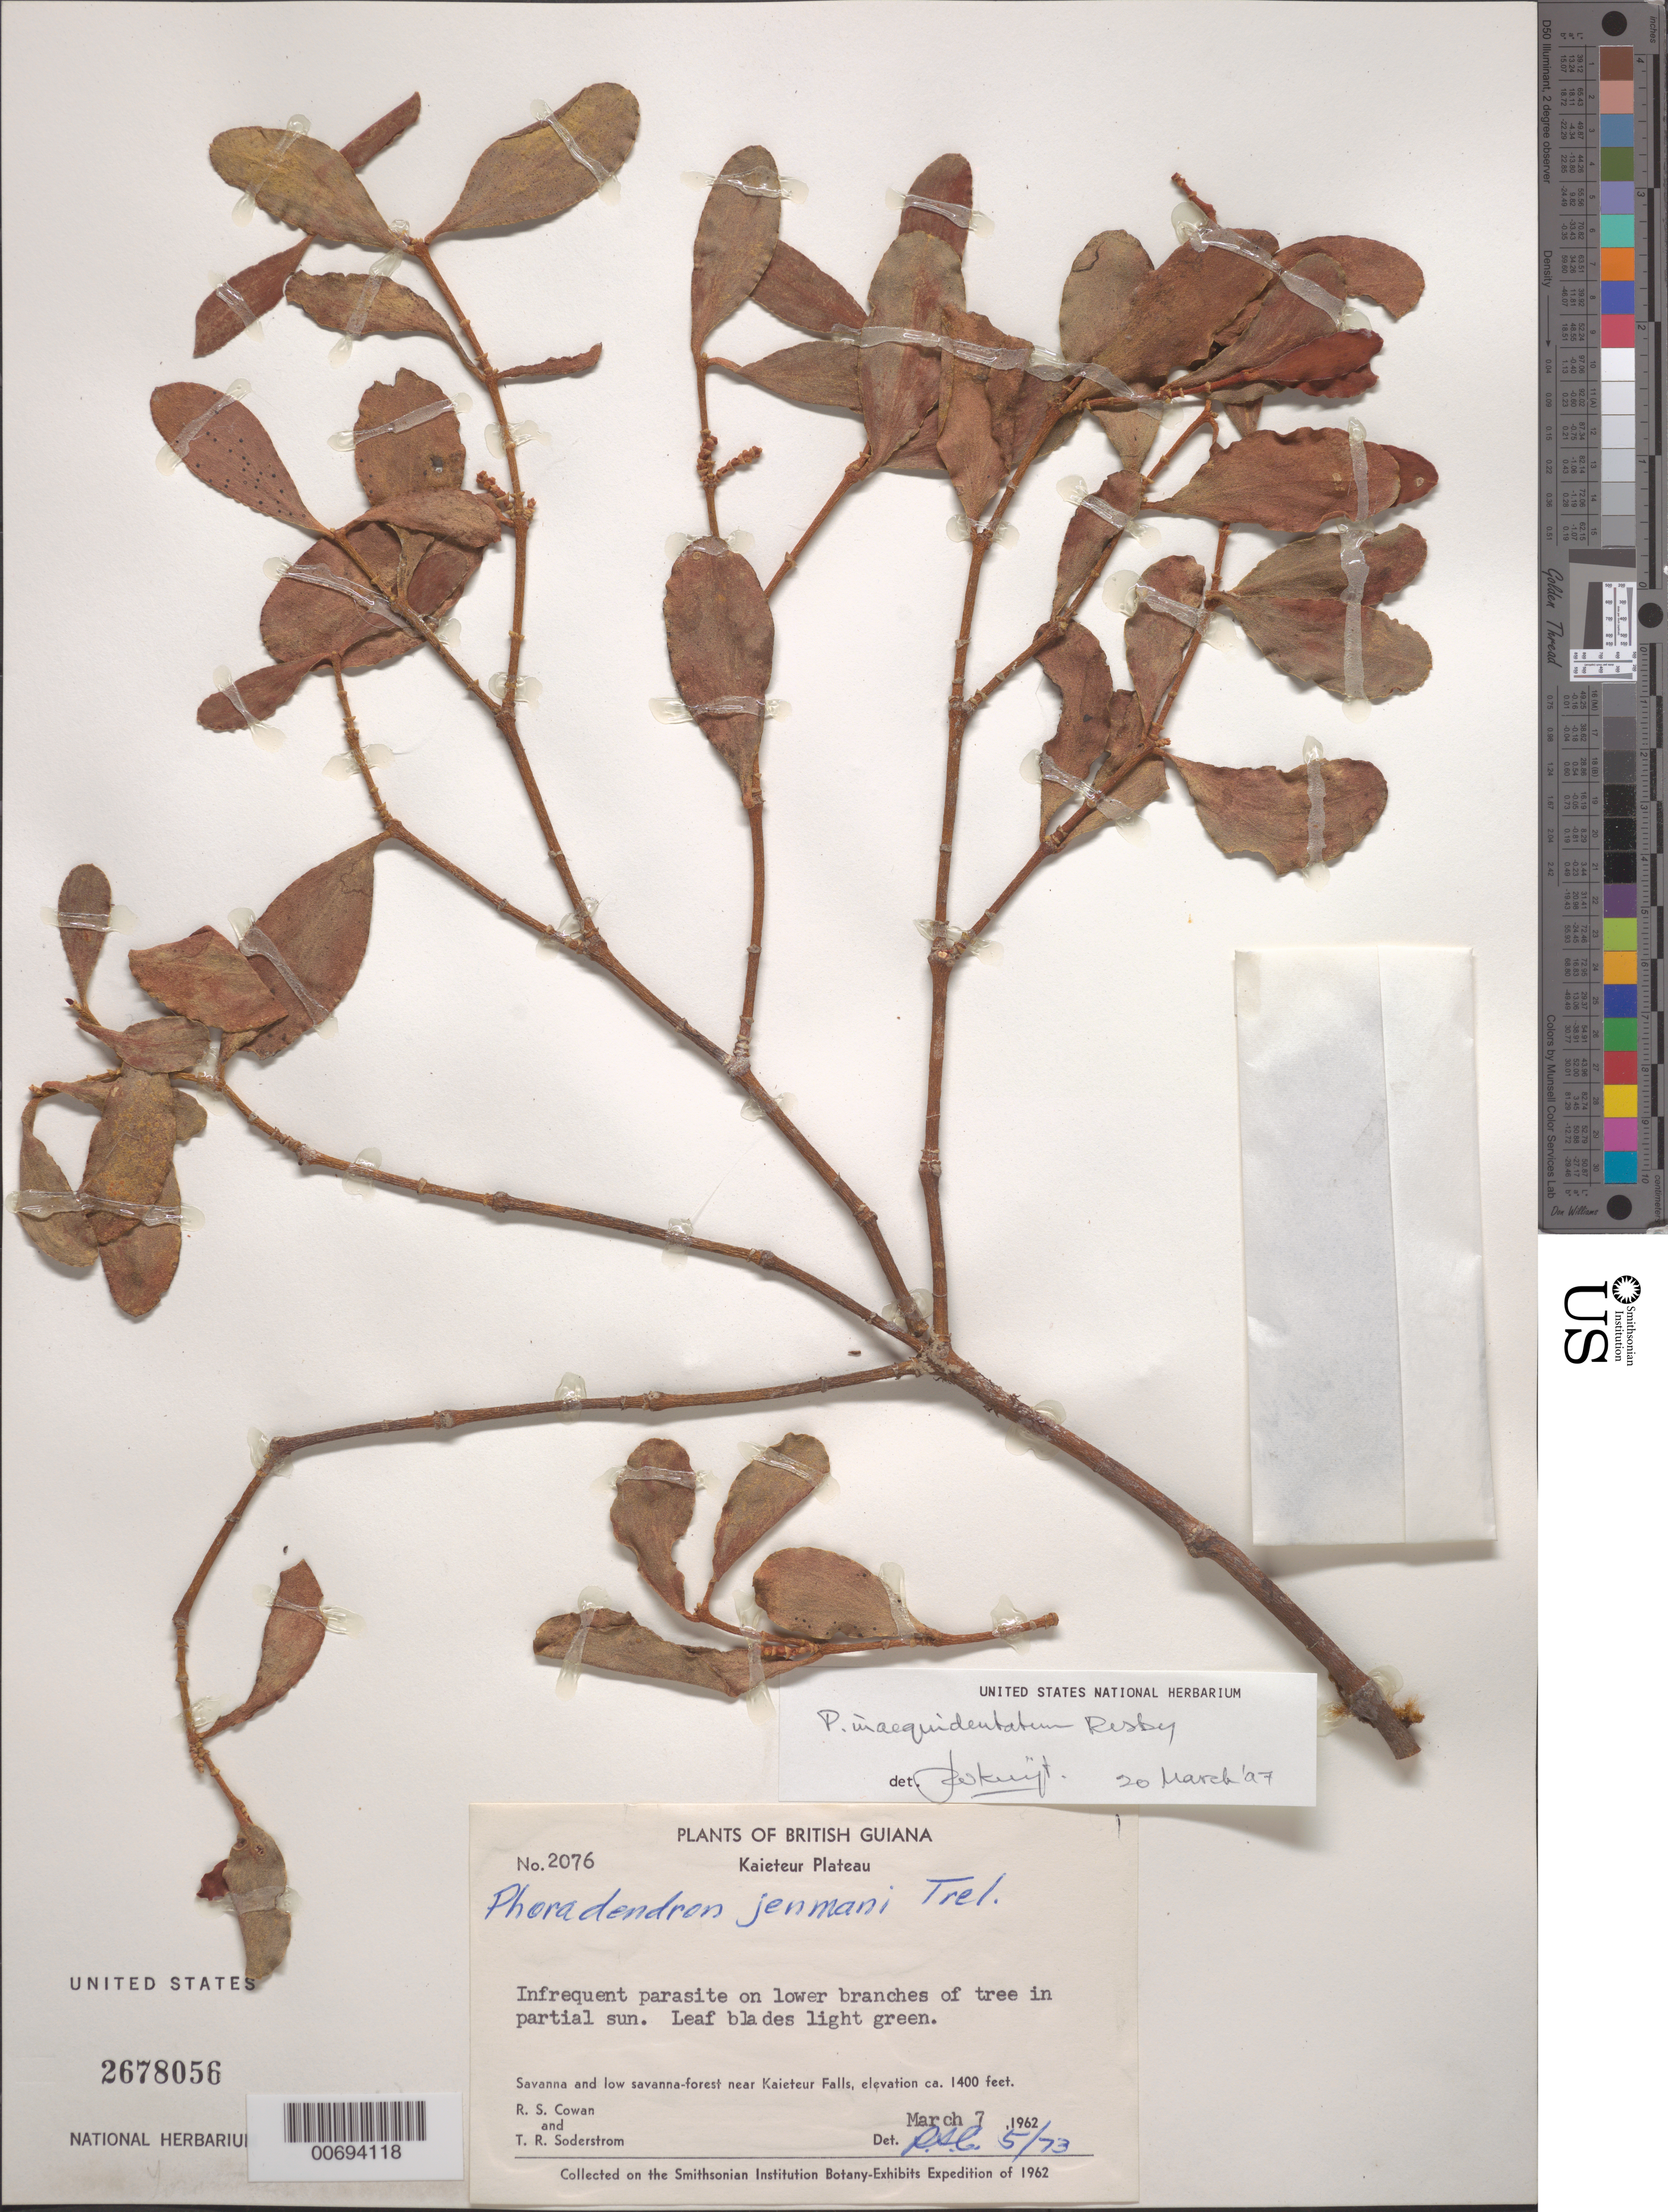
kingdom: Plantae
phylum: Tracheophyta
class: Magnoliopsida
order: Santalales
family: Viscaceae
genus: Phoradendron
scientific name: Phoradendron inaequidentatum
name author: Rusby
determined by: Kuijt, Job, (CANADA)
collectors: R. S. Cowan & T. R. Soderstrom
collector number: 2076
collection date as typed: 7-Mar-62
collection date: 1962-03-07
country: Guyana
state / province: Potaro-Siparuni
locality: Kaieteur Plateau, near Kaieteur Falls to Mure-Mure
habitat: On lower branches of tree in partial sun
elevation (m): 427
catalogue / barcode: US 2678056